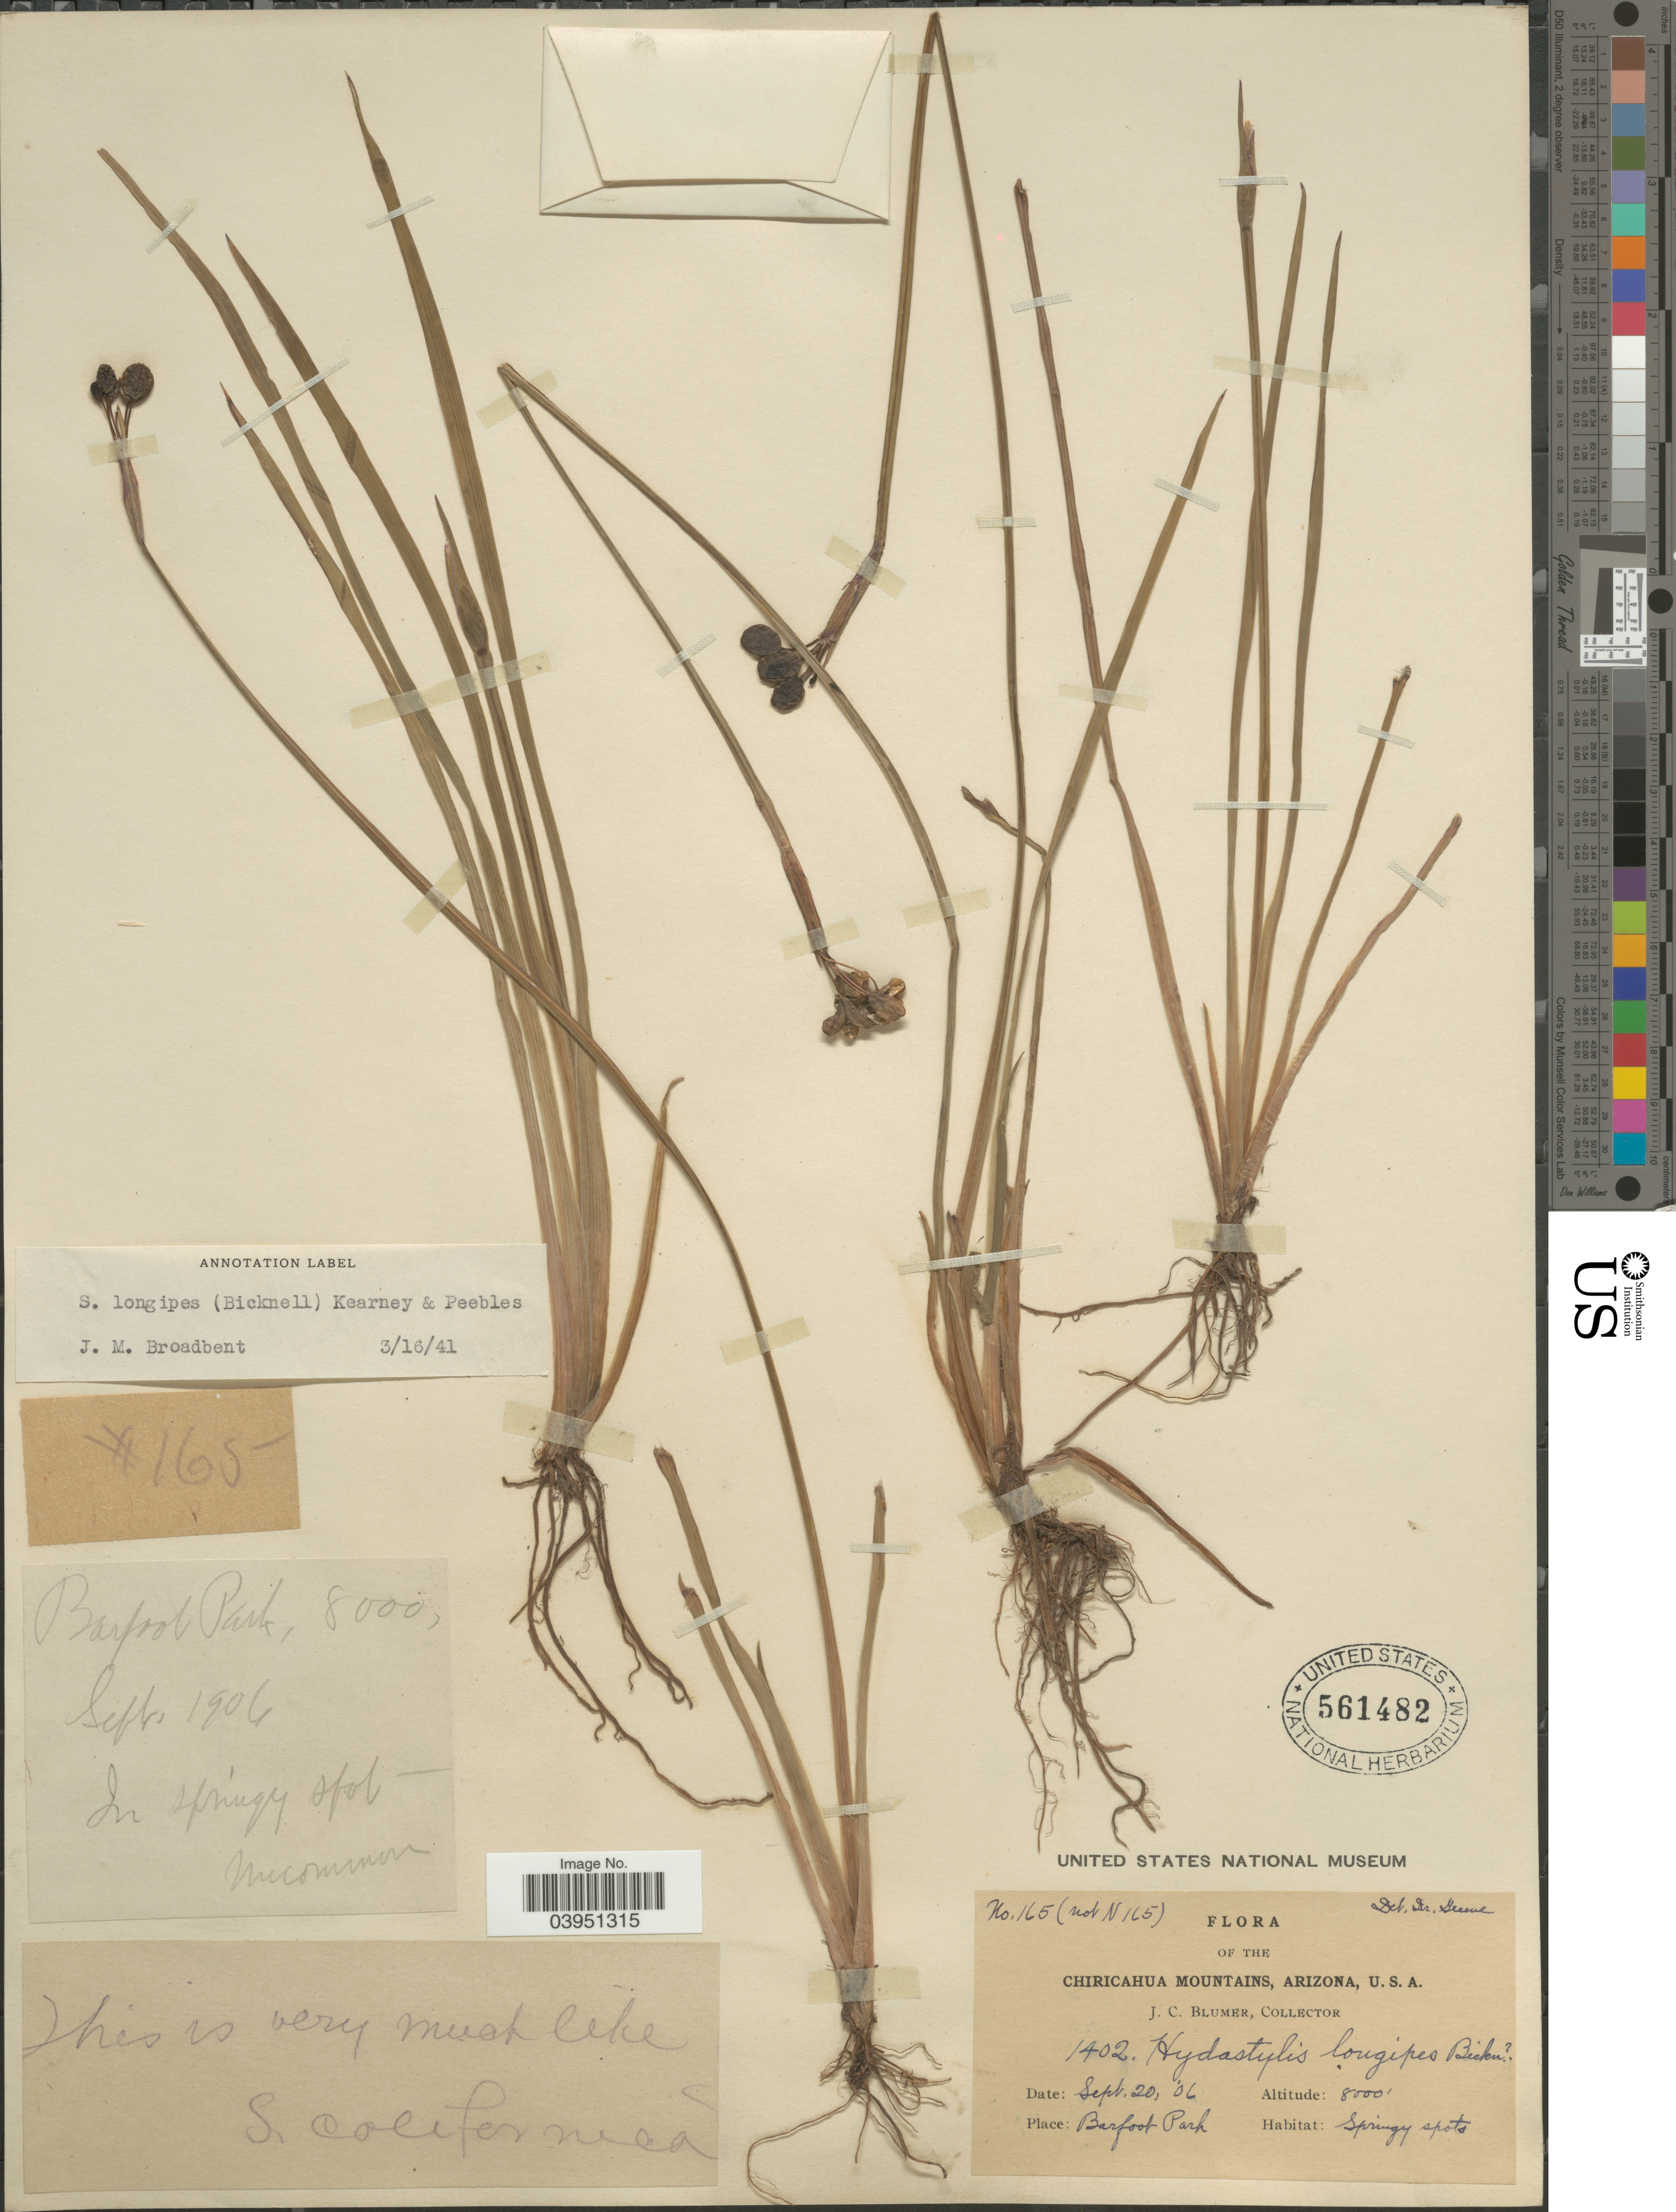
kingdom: Plantae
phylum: Tracheophyta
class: Liliopsida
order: Asparagales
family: Iridaceae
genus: Sisyrinchium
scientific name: Sisyrinchium longipes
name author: (E.P. Bicknell) Kearney & Peebles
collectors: J. C. Blumer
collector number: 165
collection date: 1906-09-20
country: United States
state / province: Arizona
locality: Chiricahua Mountains. Barfoot Park.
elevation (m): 2438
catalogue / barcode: US 561482